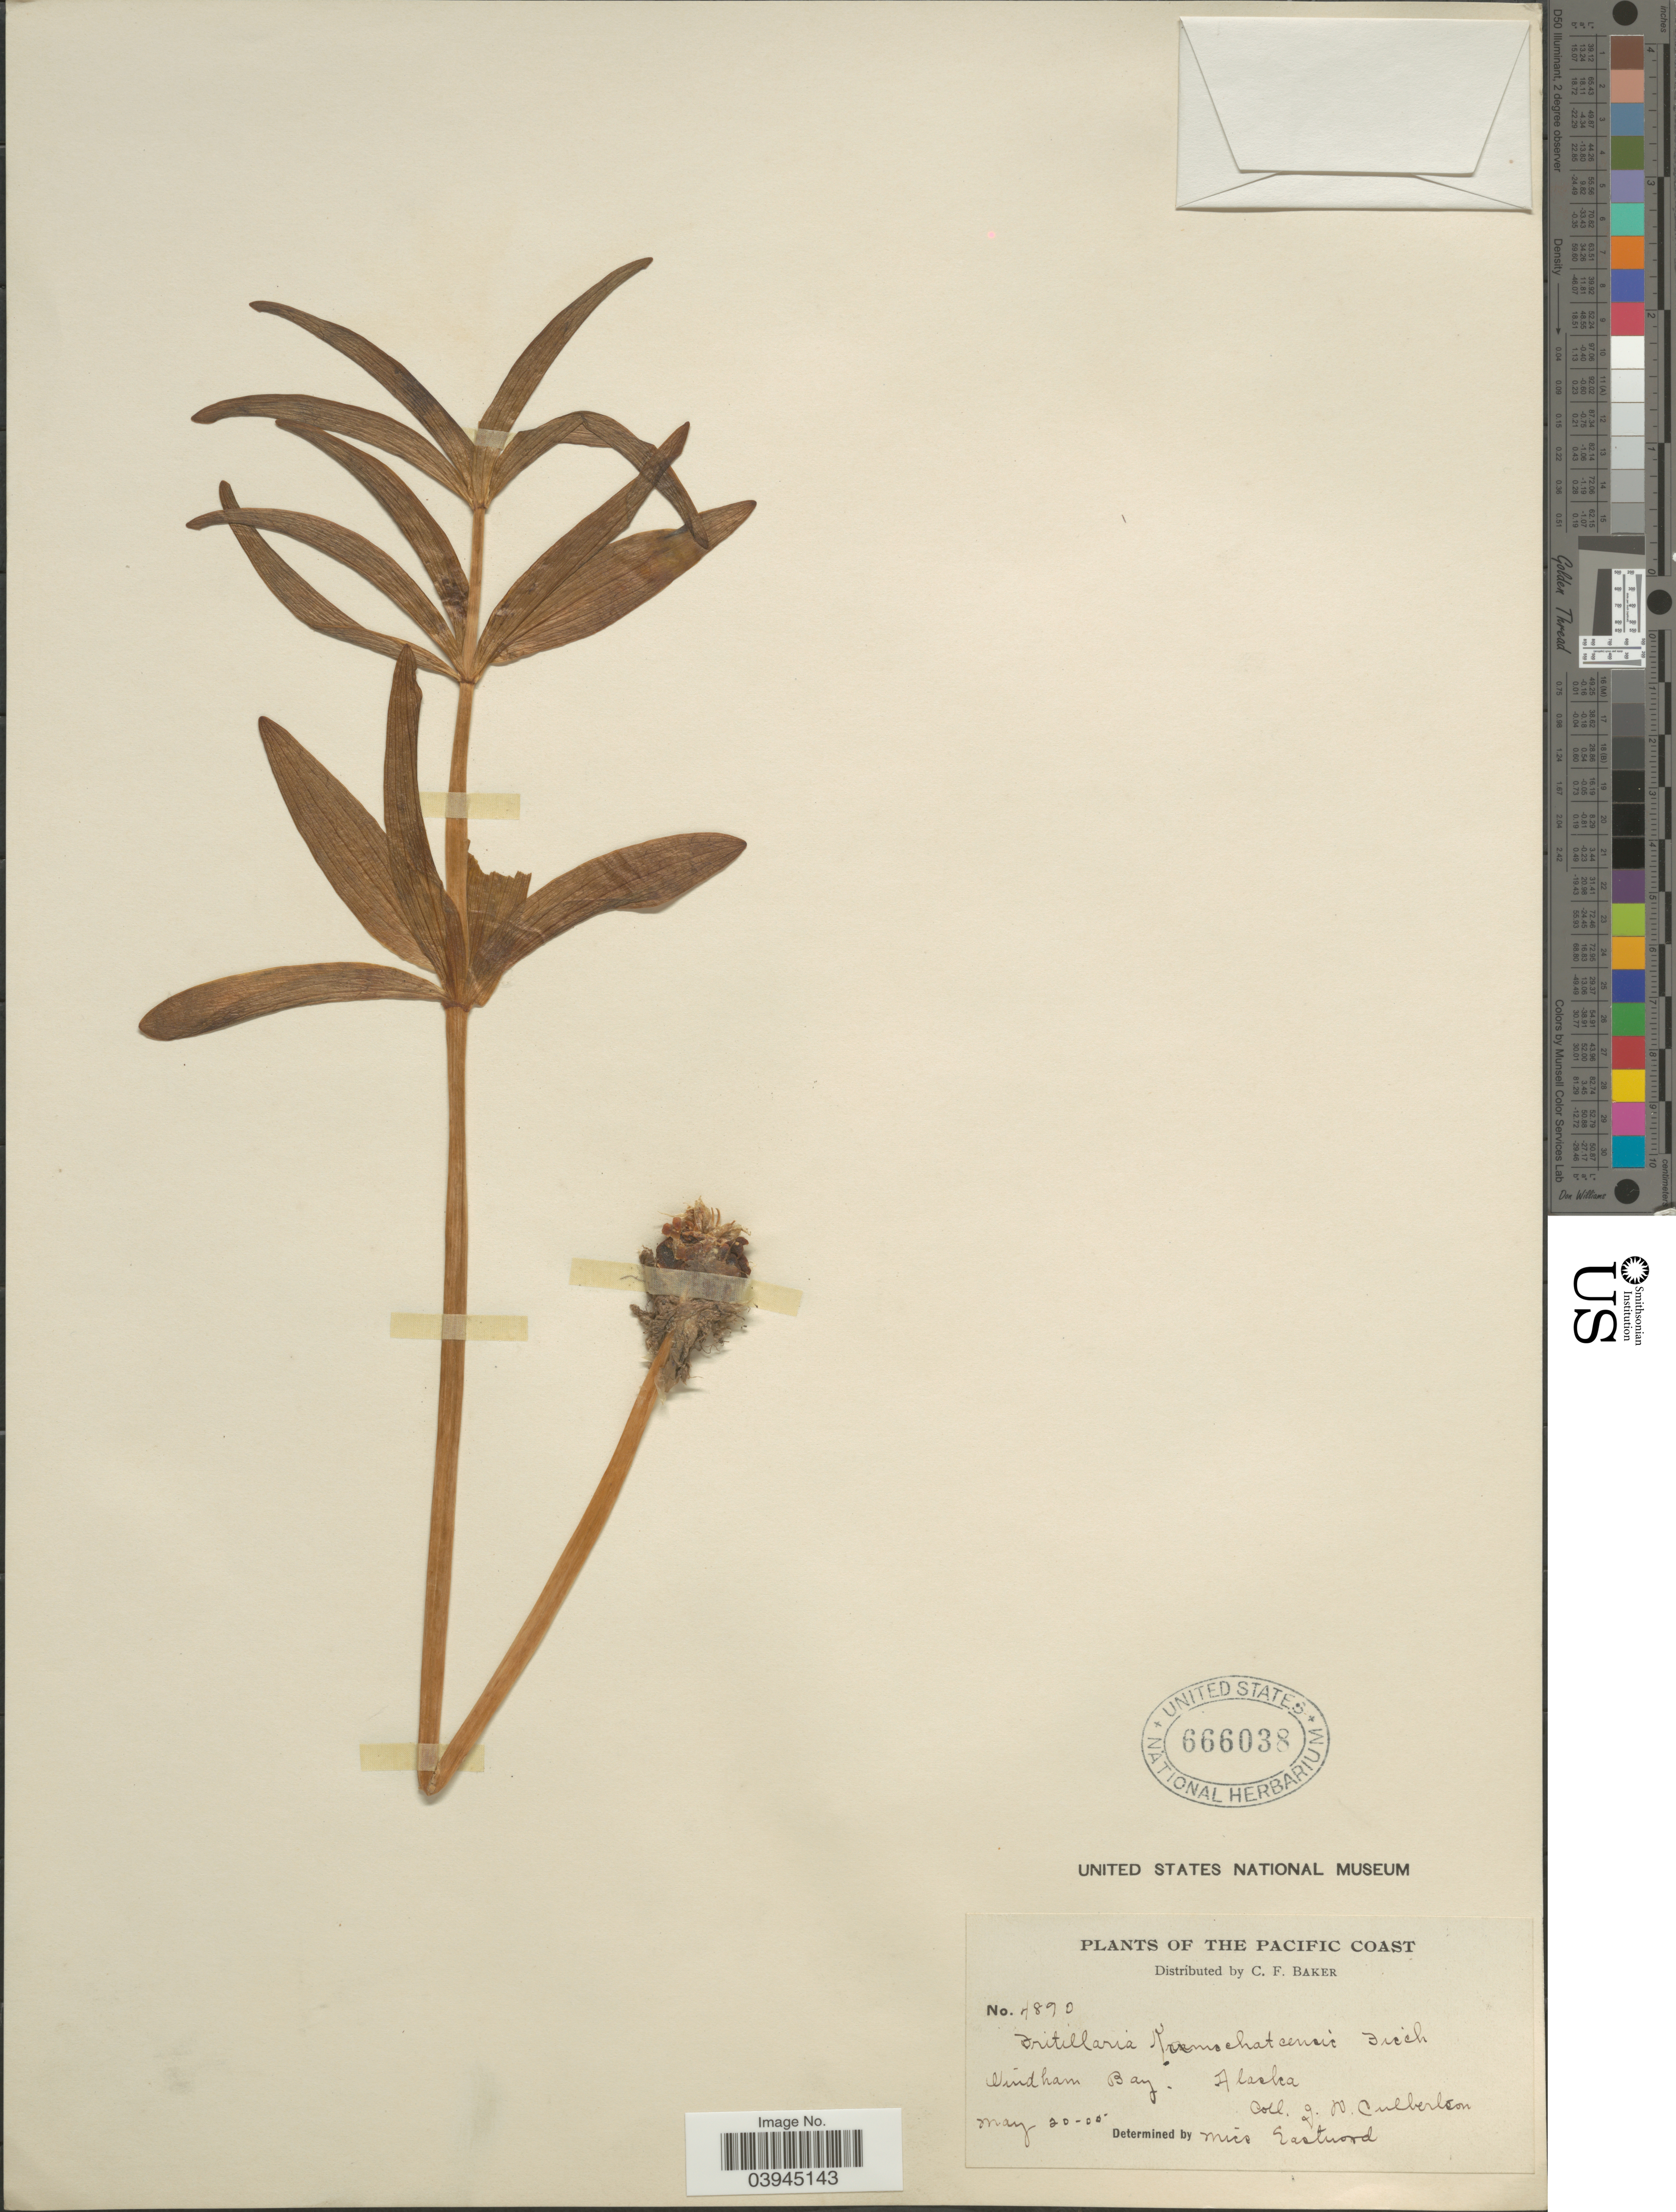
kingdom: Plantae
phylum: Tracheophyta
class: Liliopsida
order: Liliales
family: Liliaceae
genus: Fritillaria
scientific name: Fritillaria camschatcensis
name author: (L.) Ker Gawl.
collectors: J. Culbertson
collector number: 4890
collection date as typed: Transcribed d/m/y: 20/5/5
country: United States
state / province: Alaska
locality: Pacific Coast. Windham Bay.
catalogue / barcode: US 666038